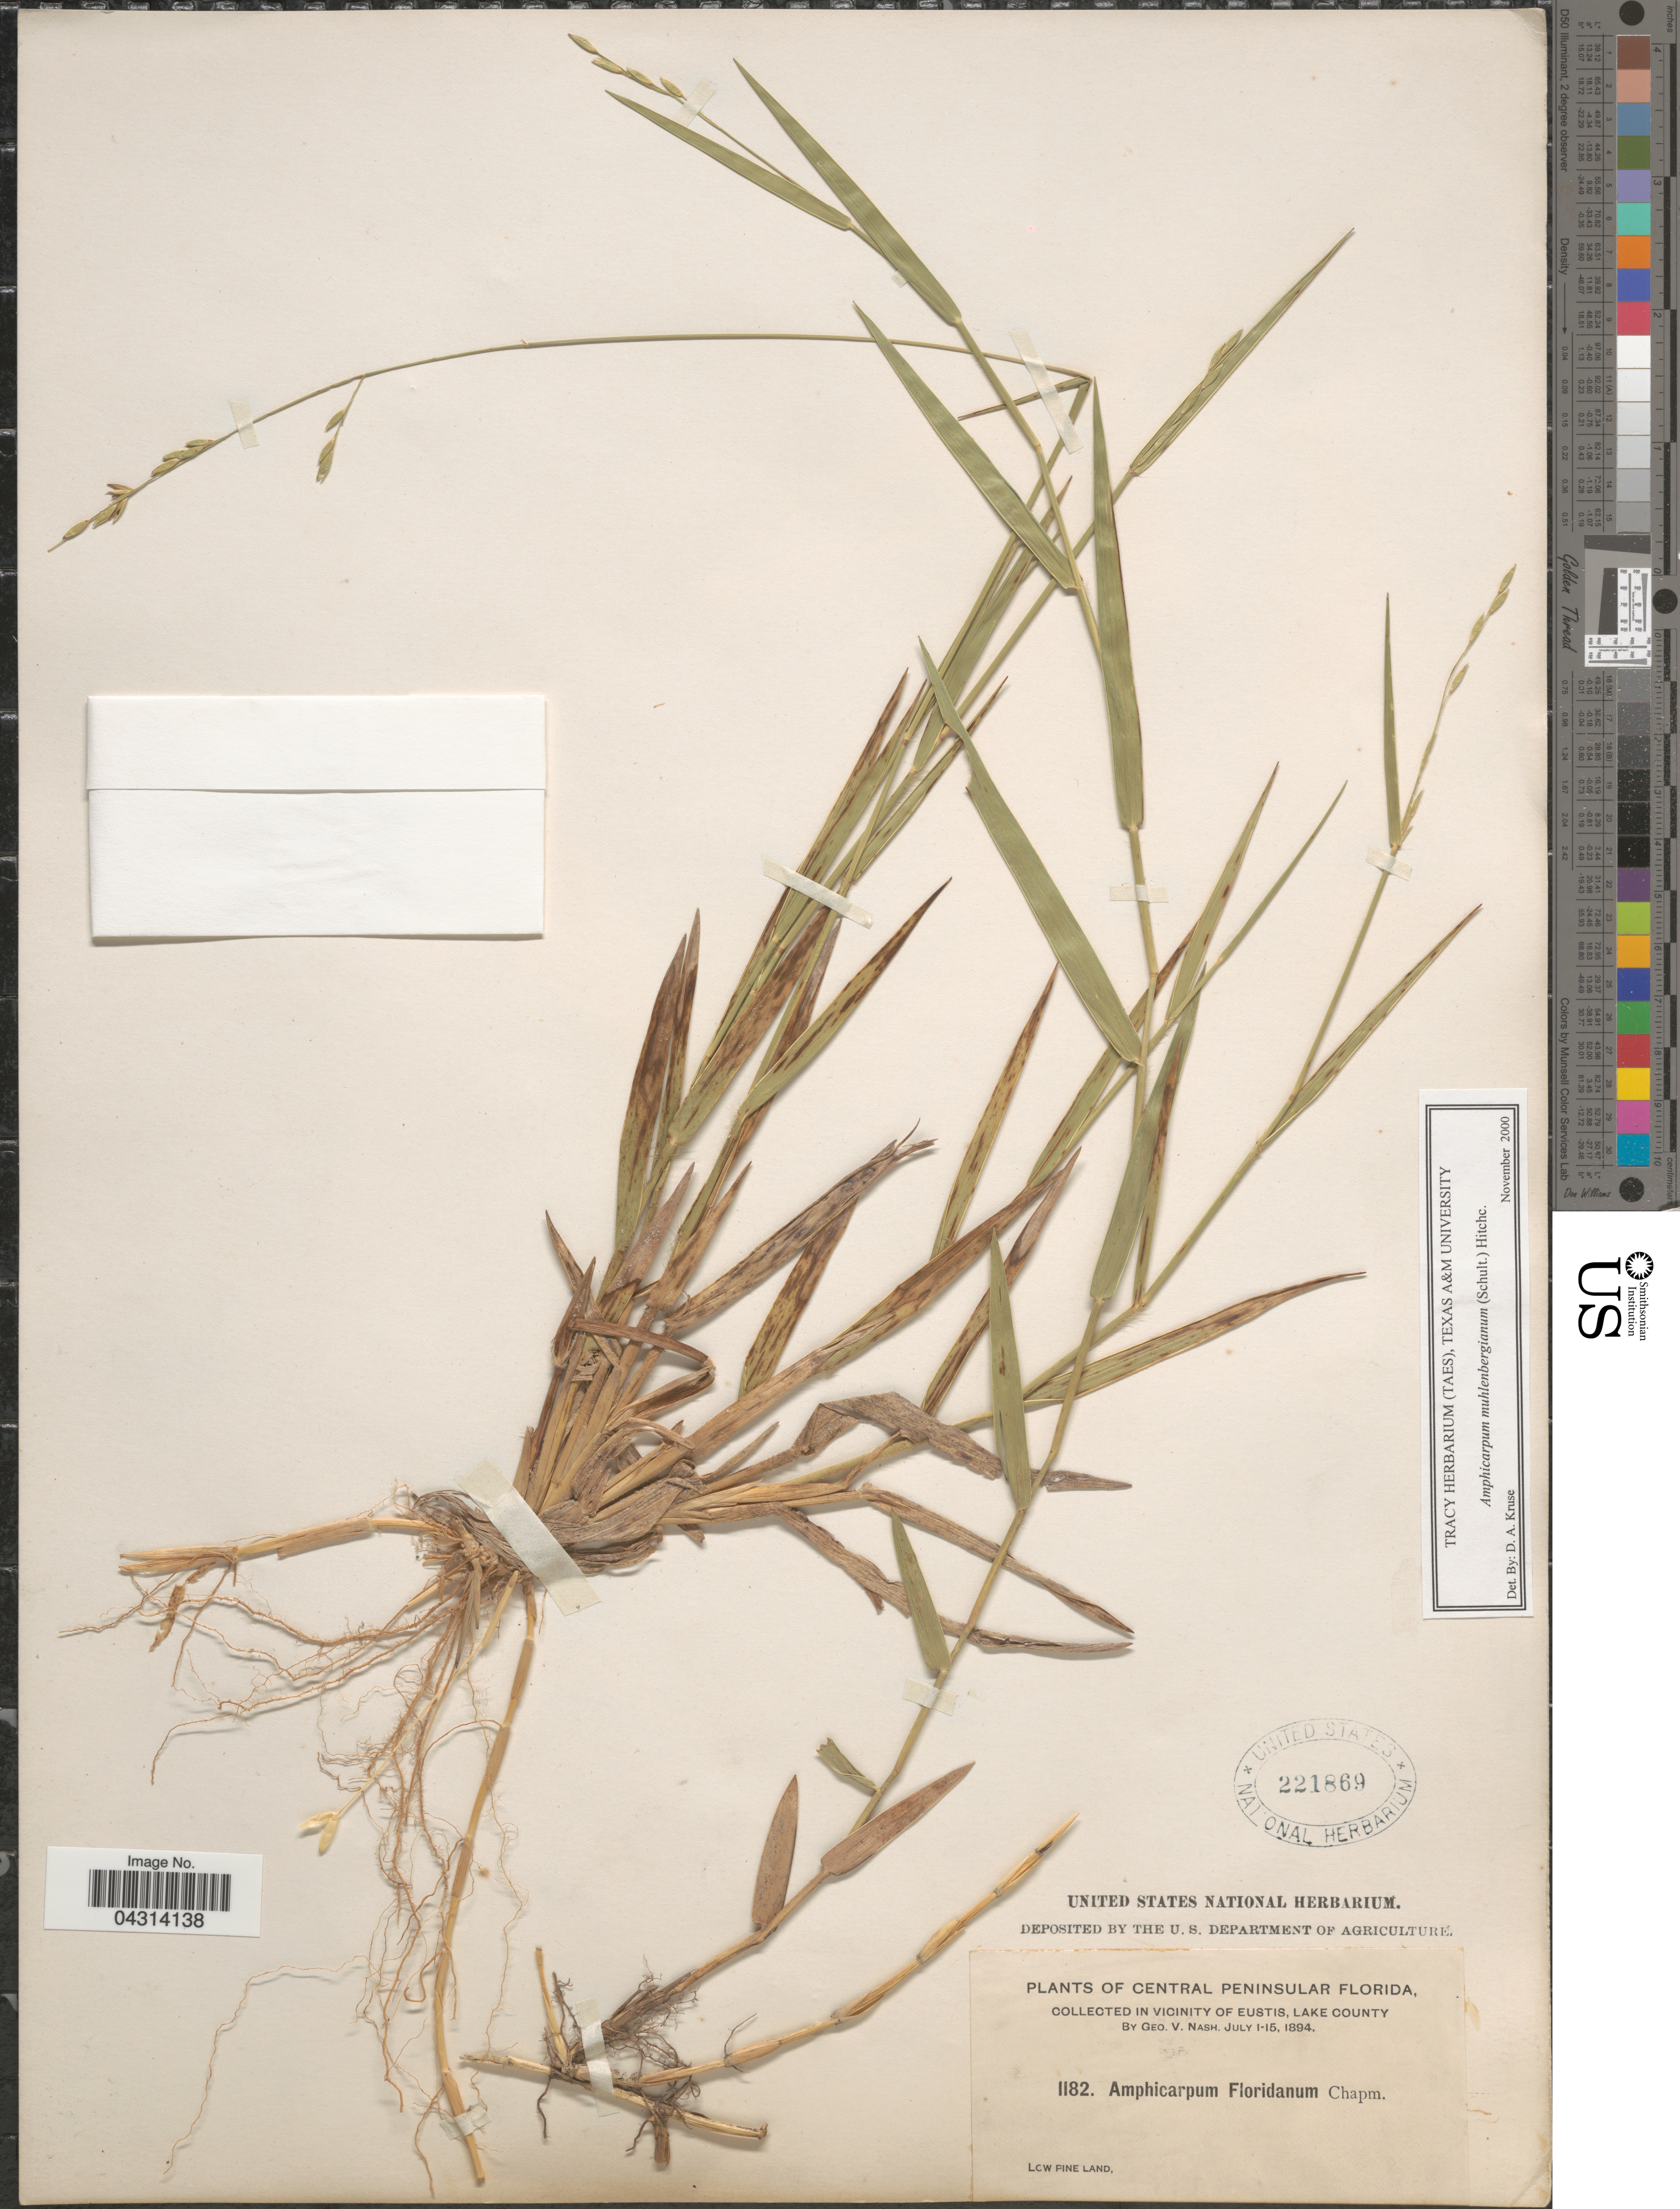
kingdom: Plantae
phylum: Tracheophyta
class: Liliopsida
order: Poales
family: Poaceae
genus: Amphicarpum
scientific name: Amphicarpum muhlenbergianum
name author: (Schult.) Hitchc.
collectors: G. V. Nash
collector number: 1182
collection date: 1894-07-01/1894-07-15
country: United States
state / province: Florida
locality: Central Peninsular Florida. In vicinity of Eustis, Lake County.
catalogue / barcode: US 221869